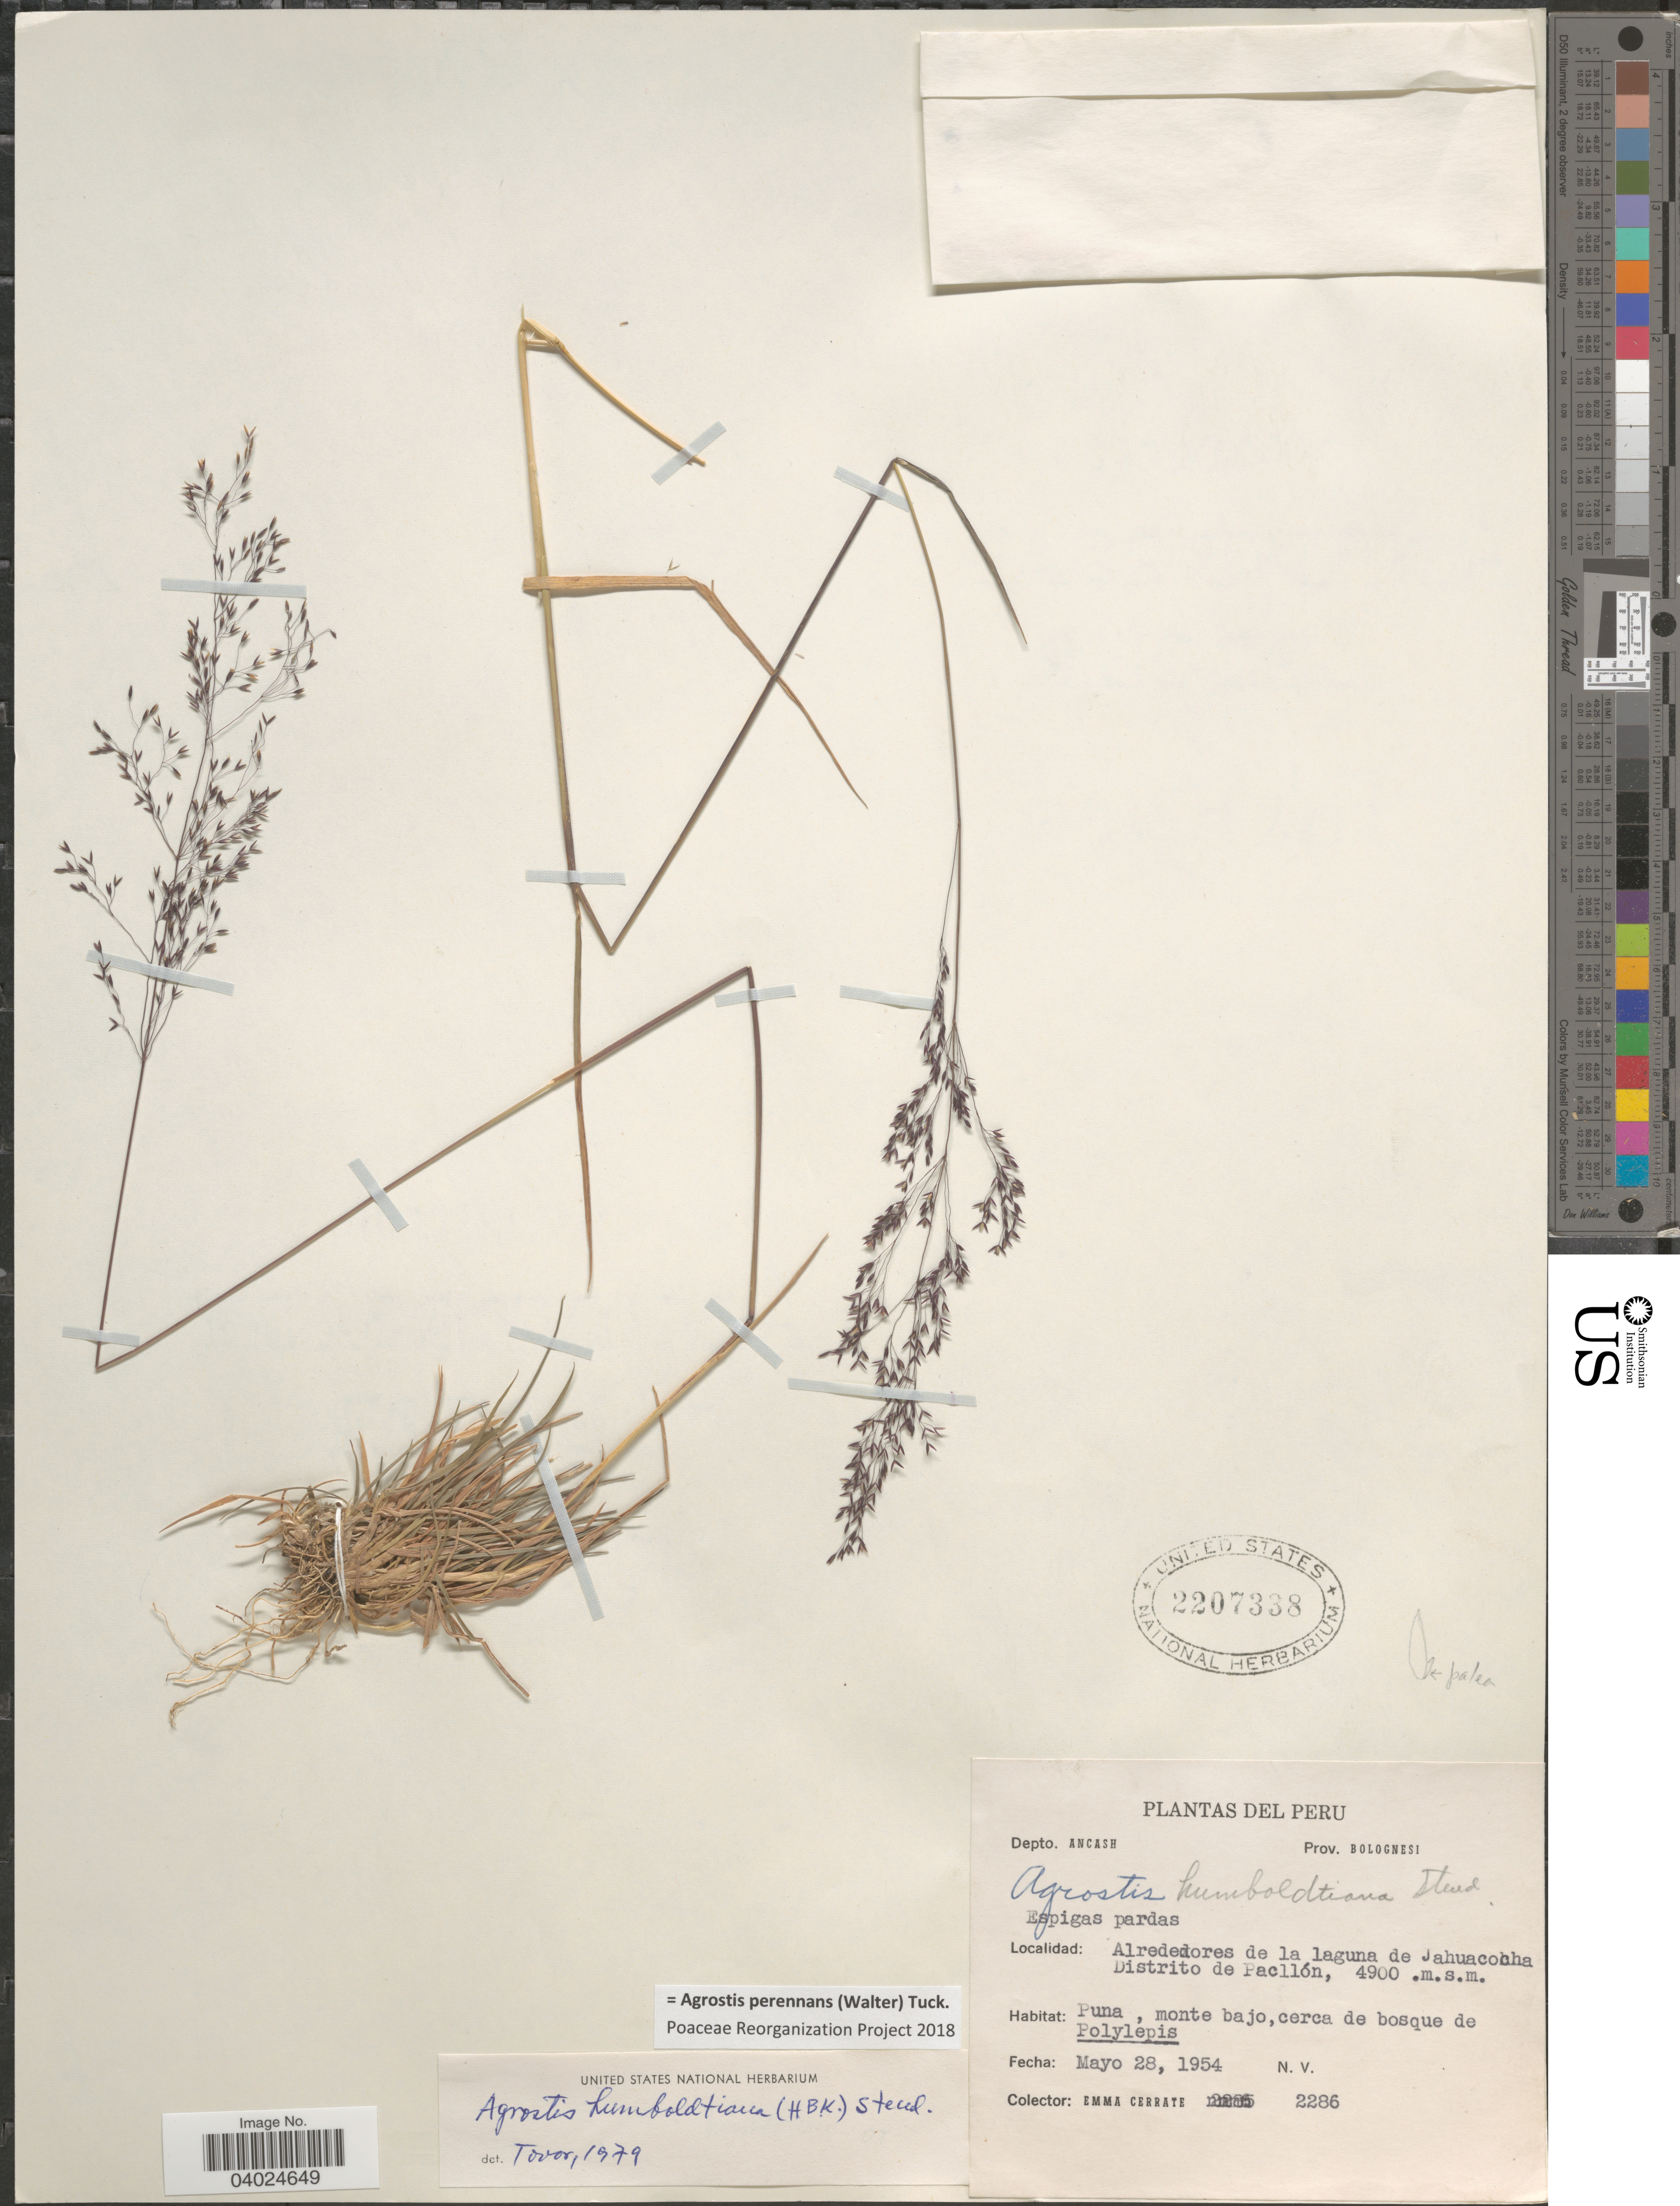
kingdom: Plantae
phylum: Tracheophyta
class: Liliopsida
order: Poales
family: Poaceae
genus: Agrostis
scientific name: Agrostis perennans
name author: (Walter) Tuck.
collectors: E. Cerrate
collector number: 2286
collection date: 1954-05-28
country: Peru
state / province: Ancash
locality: Depto. Ancash. Prov. Bolognesi. Alrededores de la laguna de Jahuacocha. Distrito de Pacllón.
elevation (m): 4900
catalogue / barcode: US 2207338